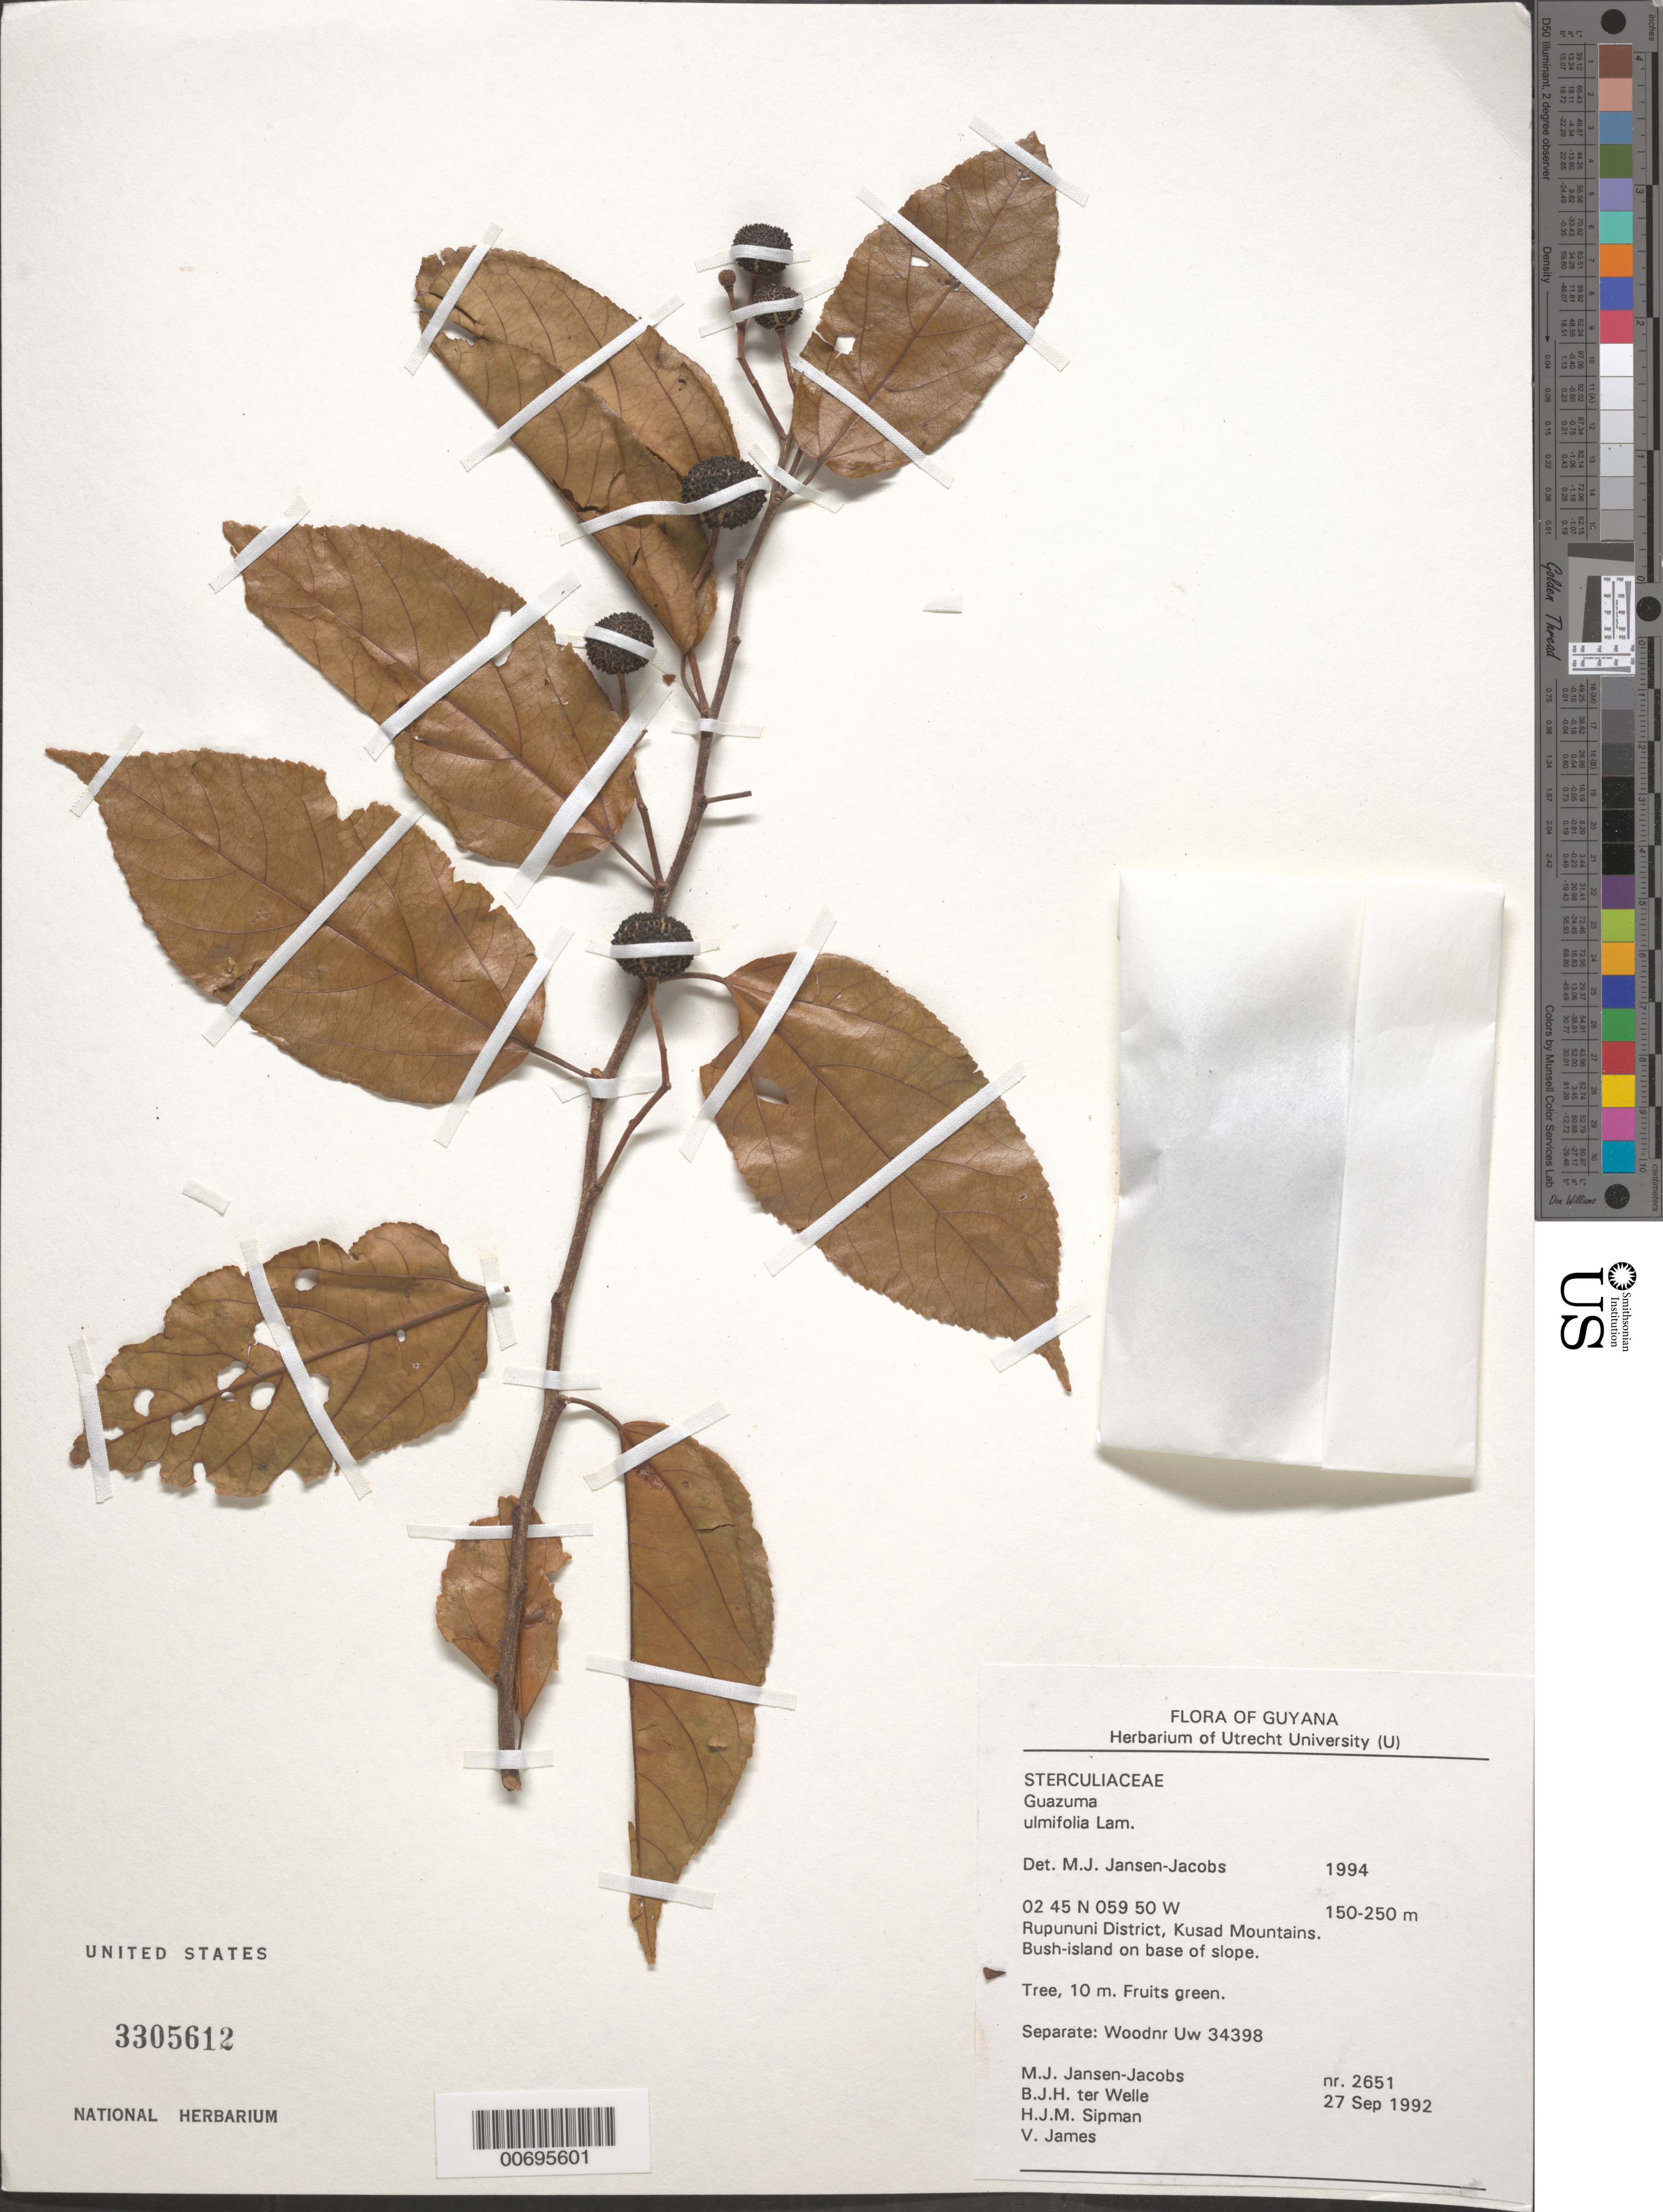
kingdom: Plantae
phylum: Tracheophyta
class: Magnoliopsida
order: Malvales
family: Malvaceae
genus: Guazuma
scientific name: Guazuma ulmifolia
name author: Lam.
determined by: Jansen-Jacobs, M. J., (U), Nationaal Herbarium Nederland, Utrecht University branch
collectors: M. J. Jansen-Jacobs, B. Welle, H. J. M. Sipman & V. James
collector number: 2651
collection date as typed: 27-Sep-92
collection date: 1992-09-27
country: Guyana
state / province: U. Takutu-U. Essequibo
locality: Kusad Mountains, Rupununi District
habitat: Bush island on base of slope.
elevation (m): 150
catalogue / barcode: US 3305612